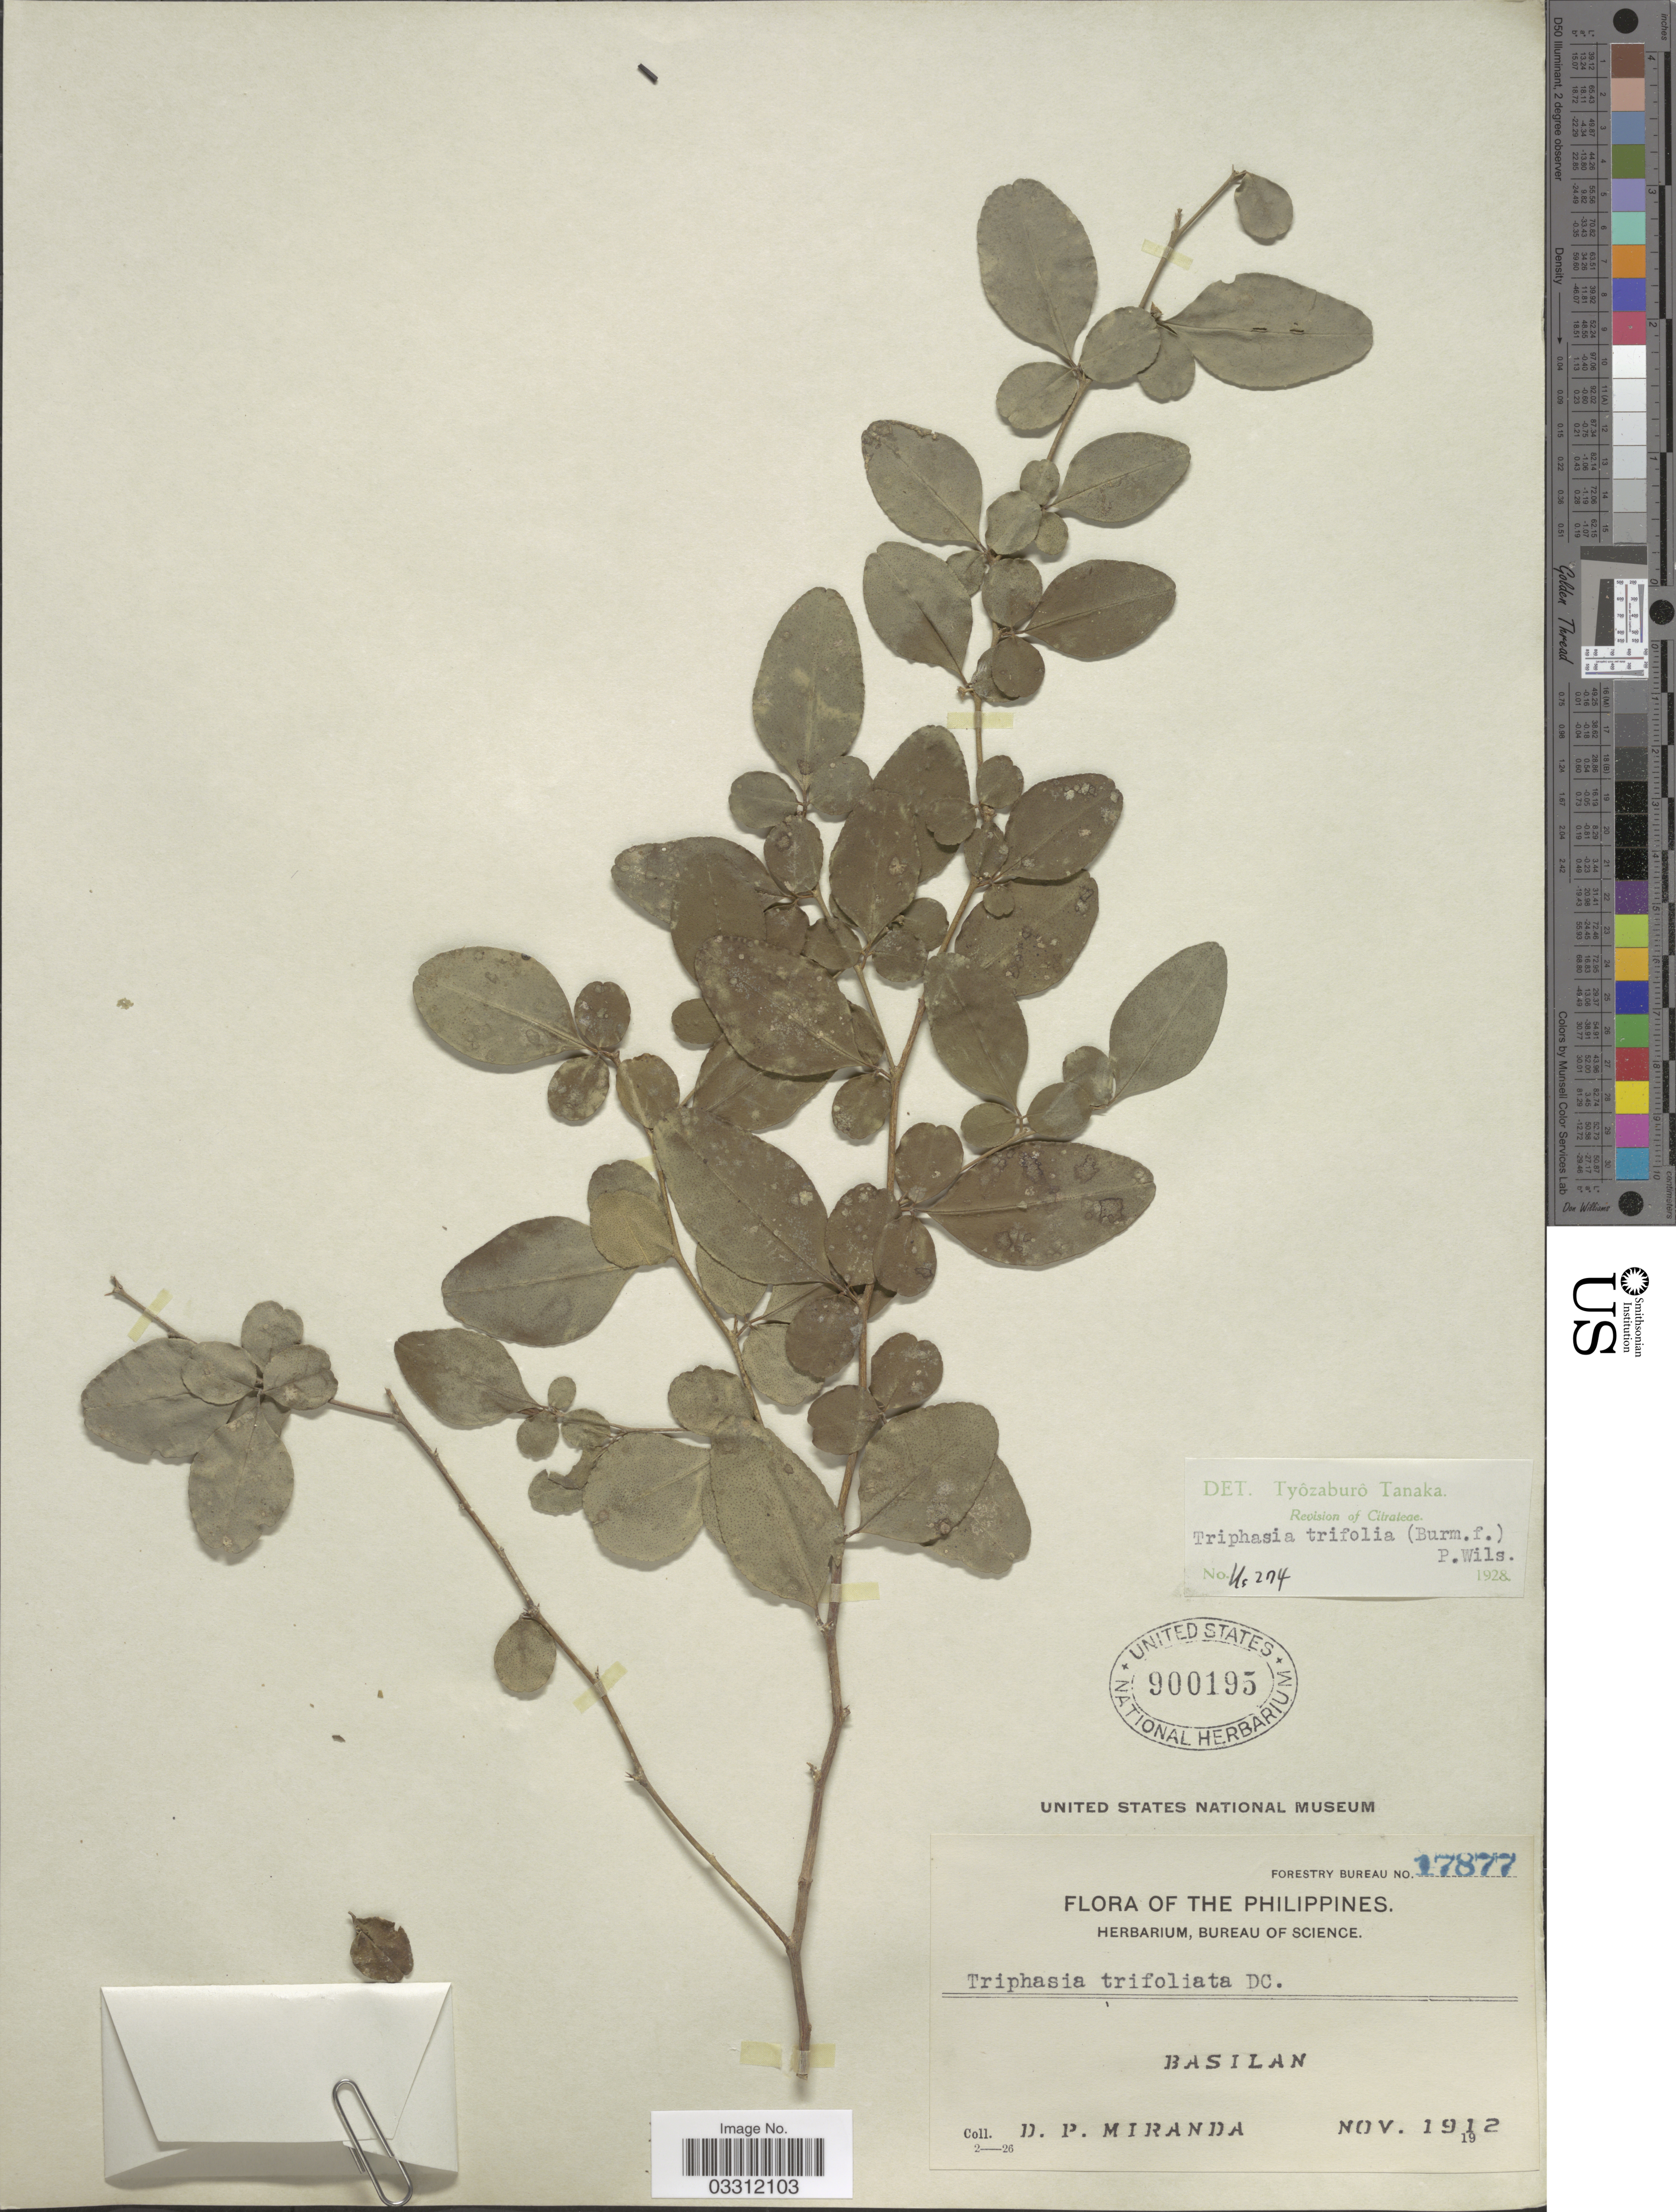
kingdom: Plantae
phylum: Tracheophyta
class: Magnoliopsida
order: Sapindales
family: Rutaceae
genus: Triphasia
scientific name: Triphasia trifolia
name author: (Burm. f.) P. Wilson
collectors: D. P. Miranda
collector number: Forestry Bureau 17877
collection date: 1912-11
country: Philippines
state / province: Muslim Mindanao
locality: Basilan.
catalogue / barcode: US 900195